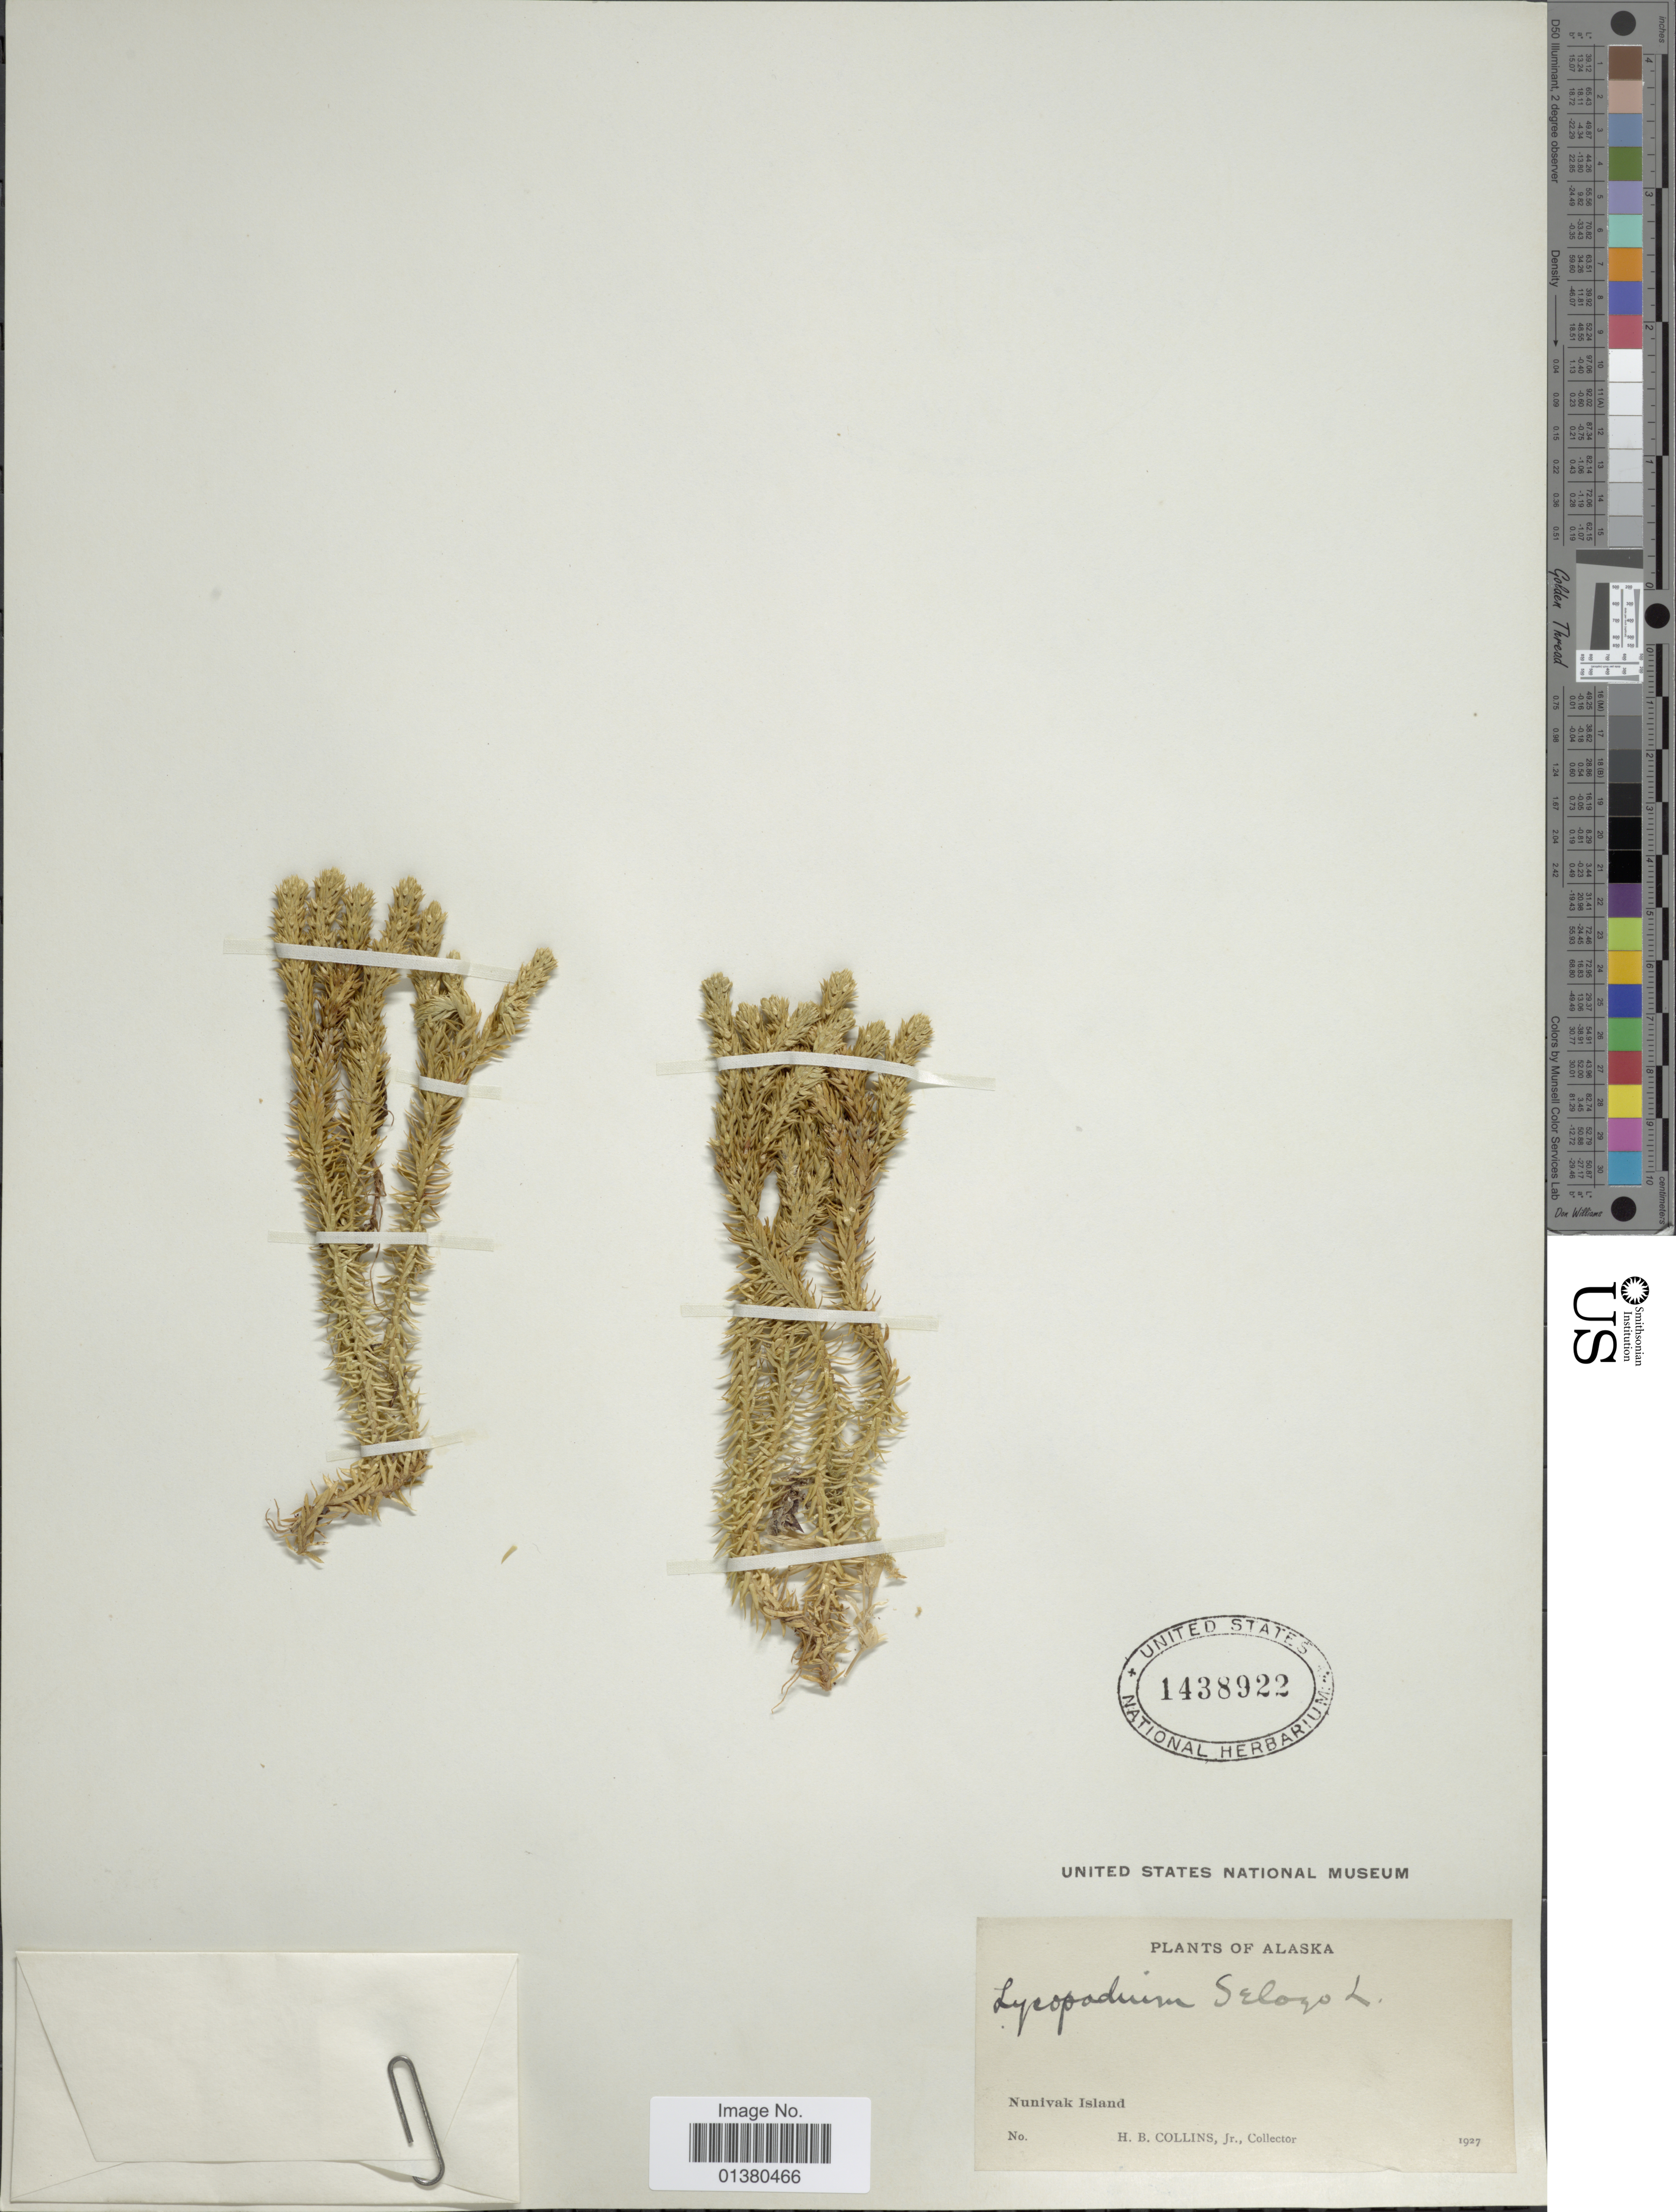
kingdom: Plantae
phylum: Tracheophyta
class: Lycopodiopsida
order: Lycopodiales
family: Lycopodiaceae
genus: Huperzia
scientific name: Huperzia selago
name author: (L.) Bernh. ex Schrank & Mart.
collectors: H. Collins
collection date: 1927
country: United States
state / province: Alaska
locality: Nunivak Island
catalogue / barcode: US 1438922